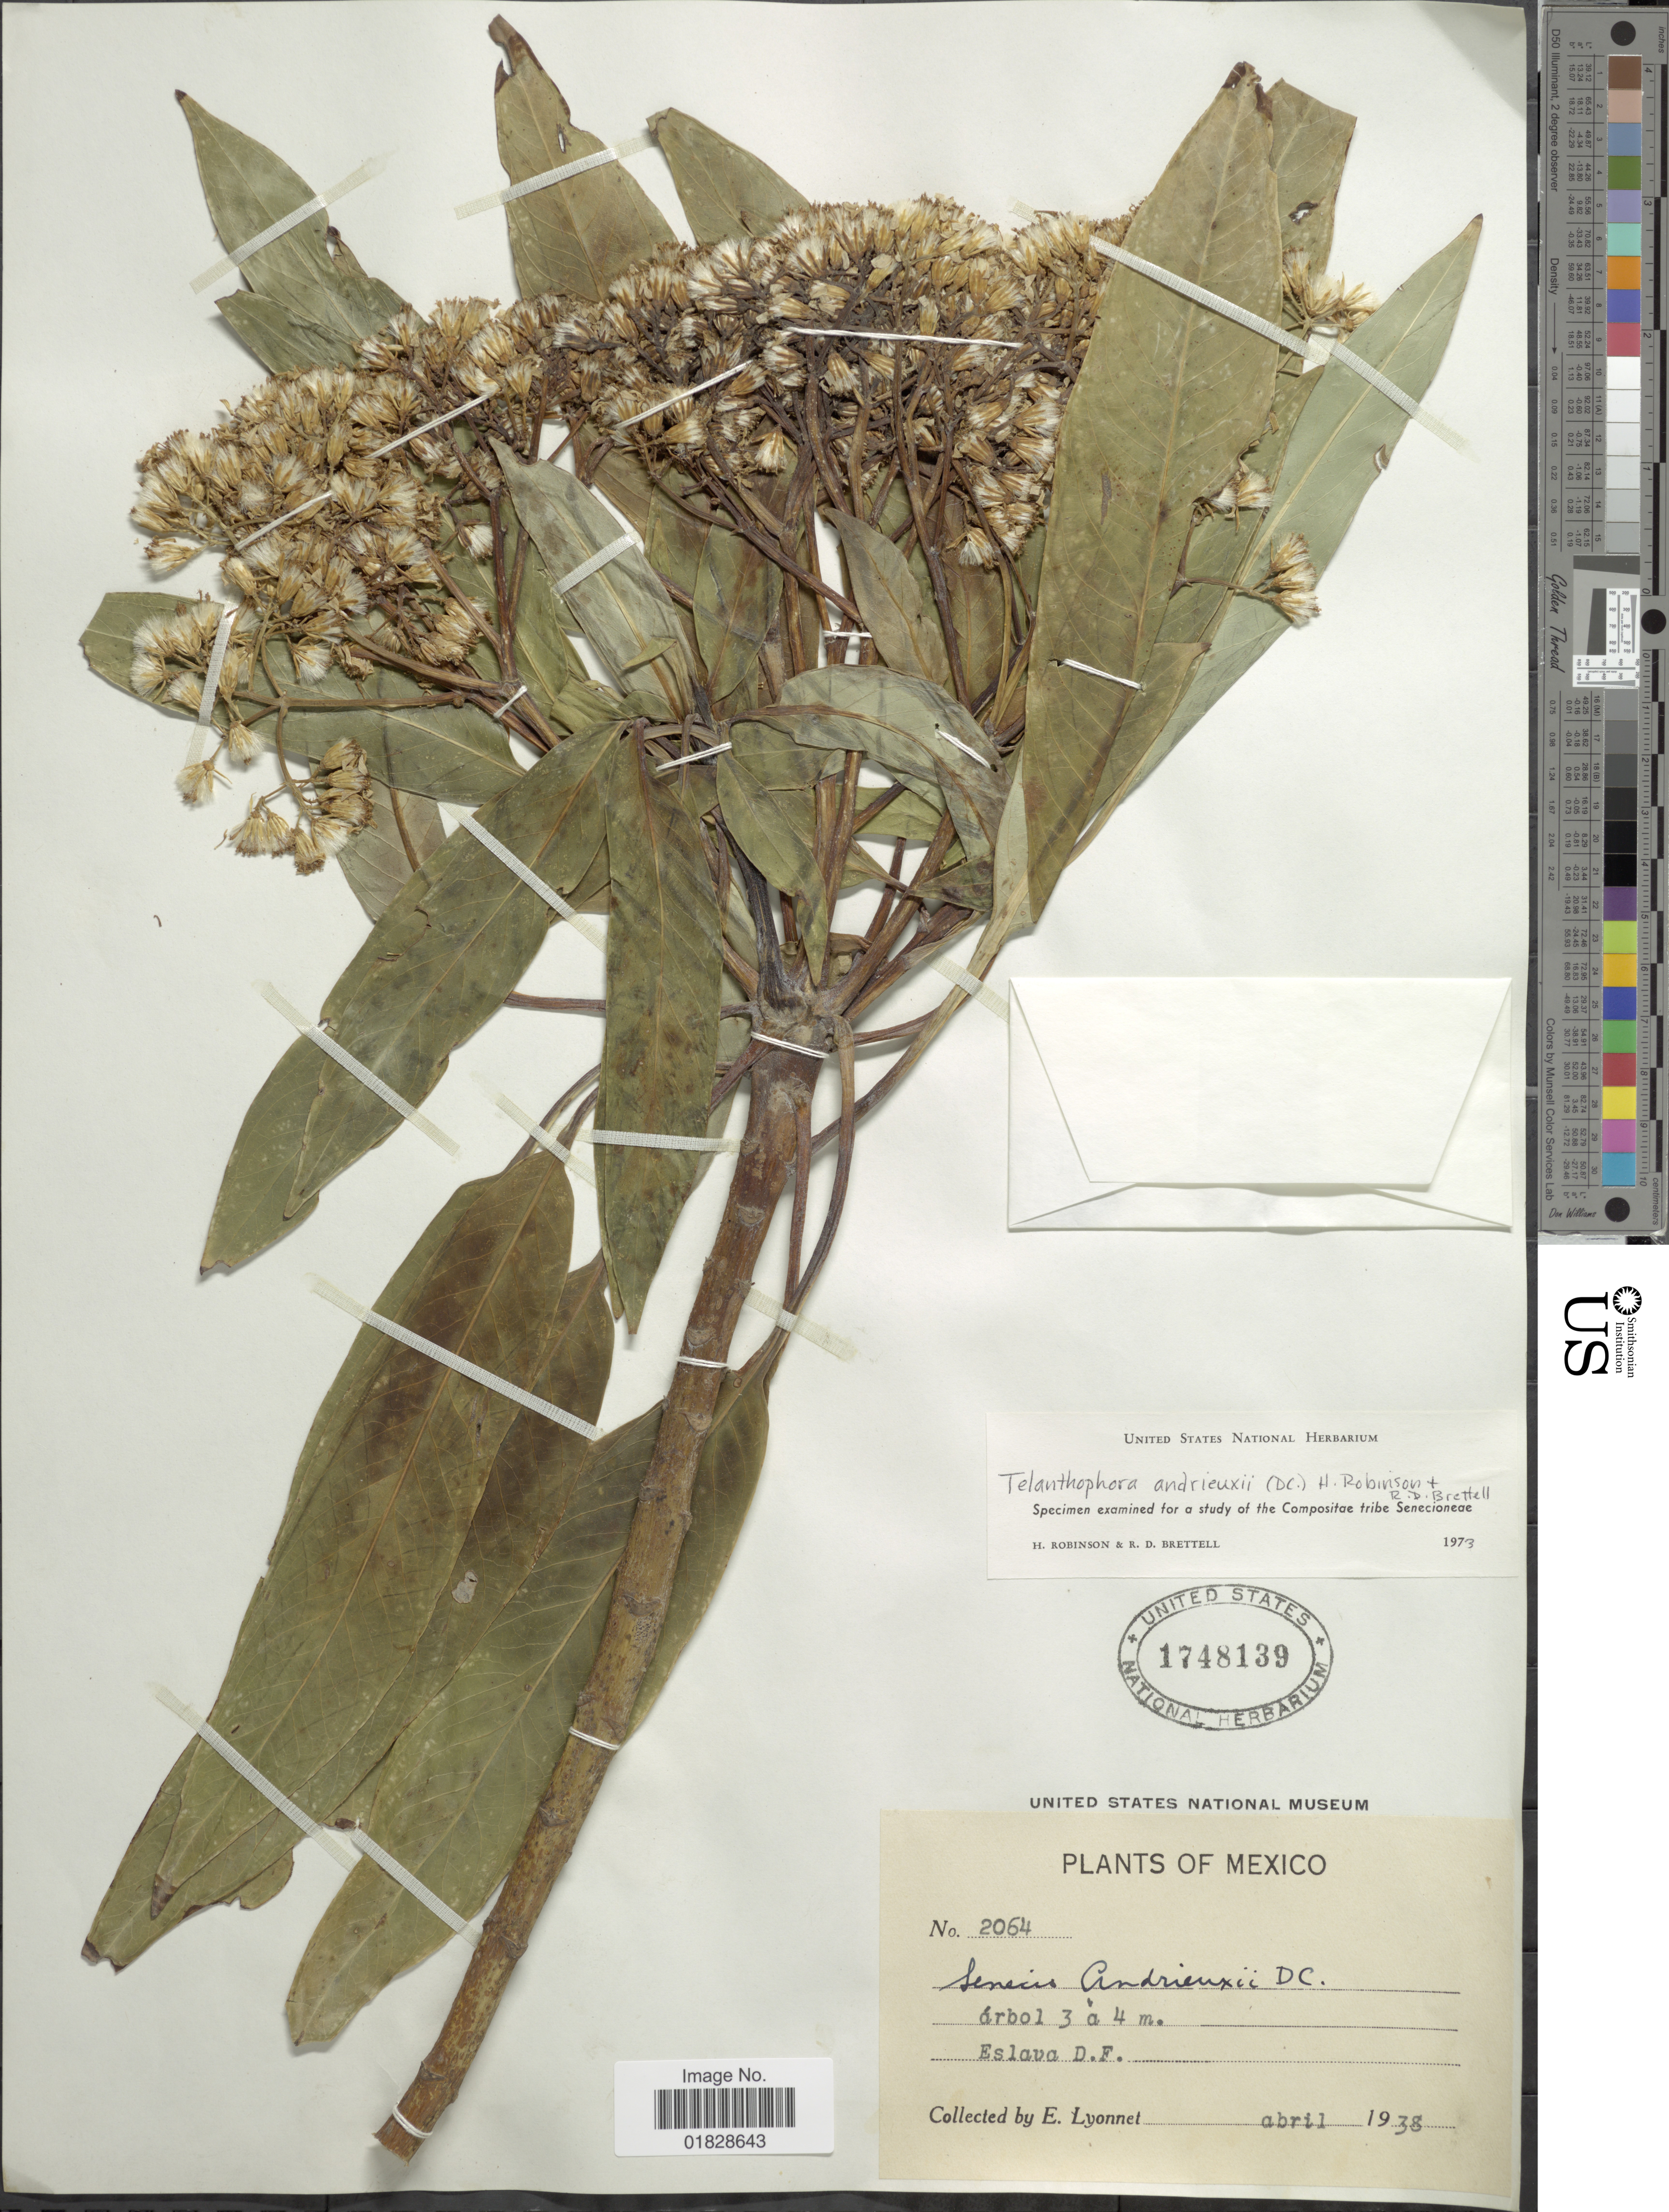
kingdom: Plantae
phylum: Tracheophyta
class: Magnoliopsida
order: Asterales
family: Asteraceae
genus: Telanthophora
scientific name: Telanthophora andrieuxii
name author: (DC.) H. Rob. & Brettell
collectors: E. Lyonnet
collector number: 2064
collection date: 1938-04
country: Mexico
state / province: Distrito Federal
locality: Eslava D.F.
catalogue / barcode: US 1748139